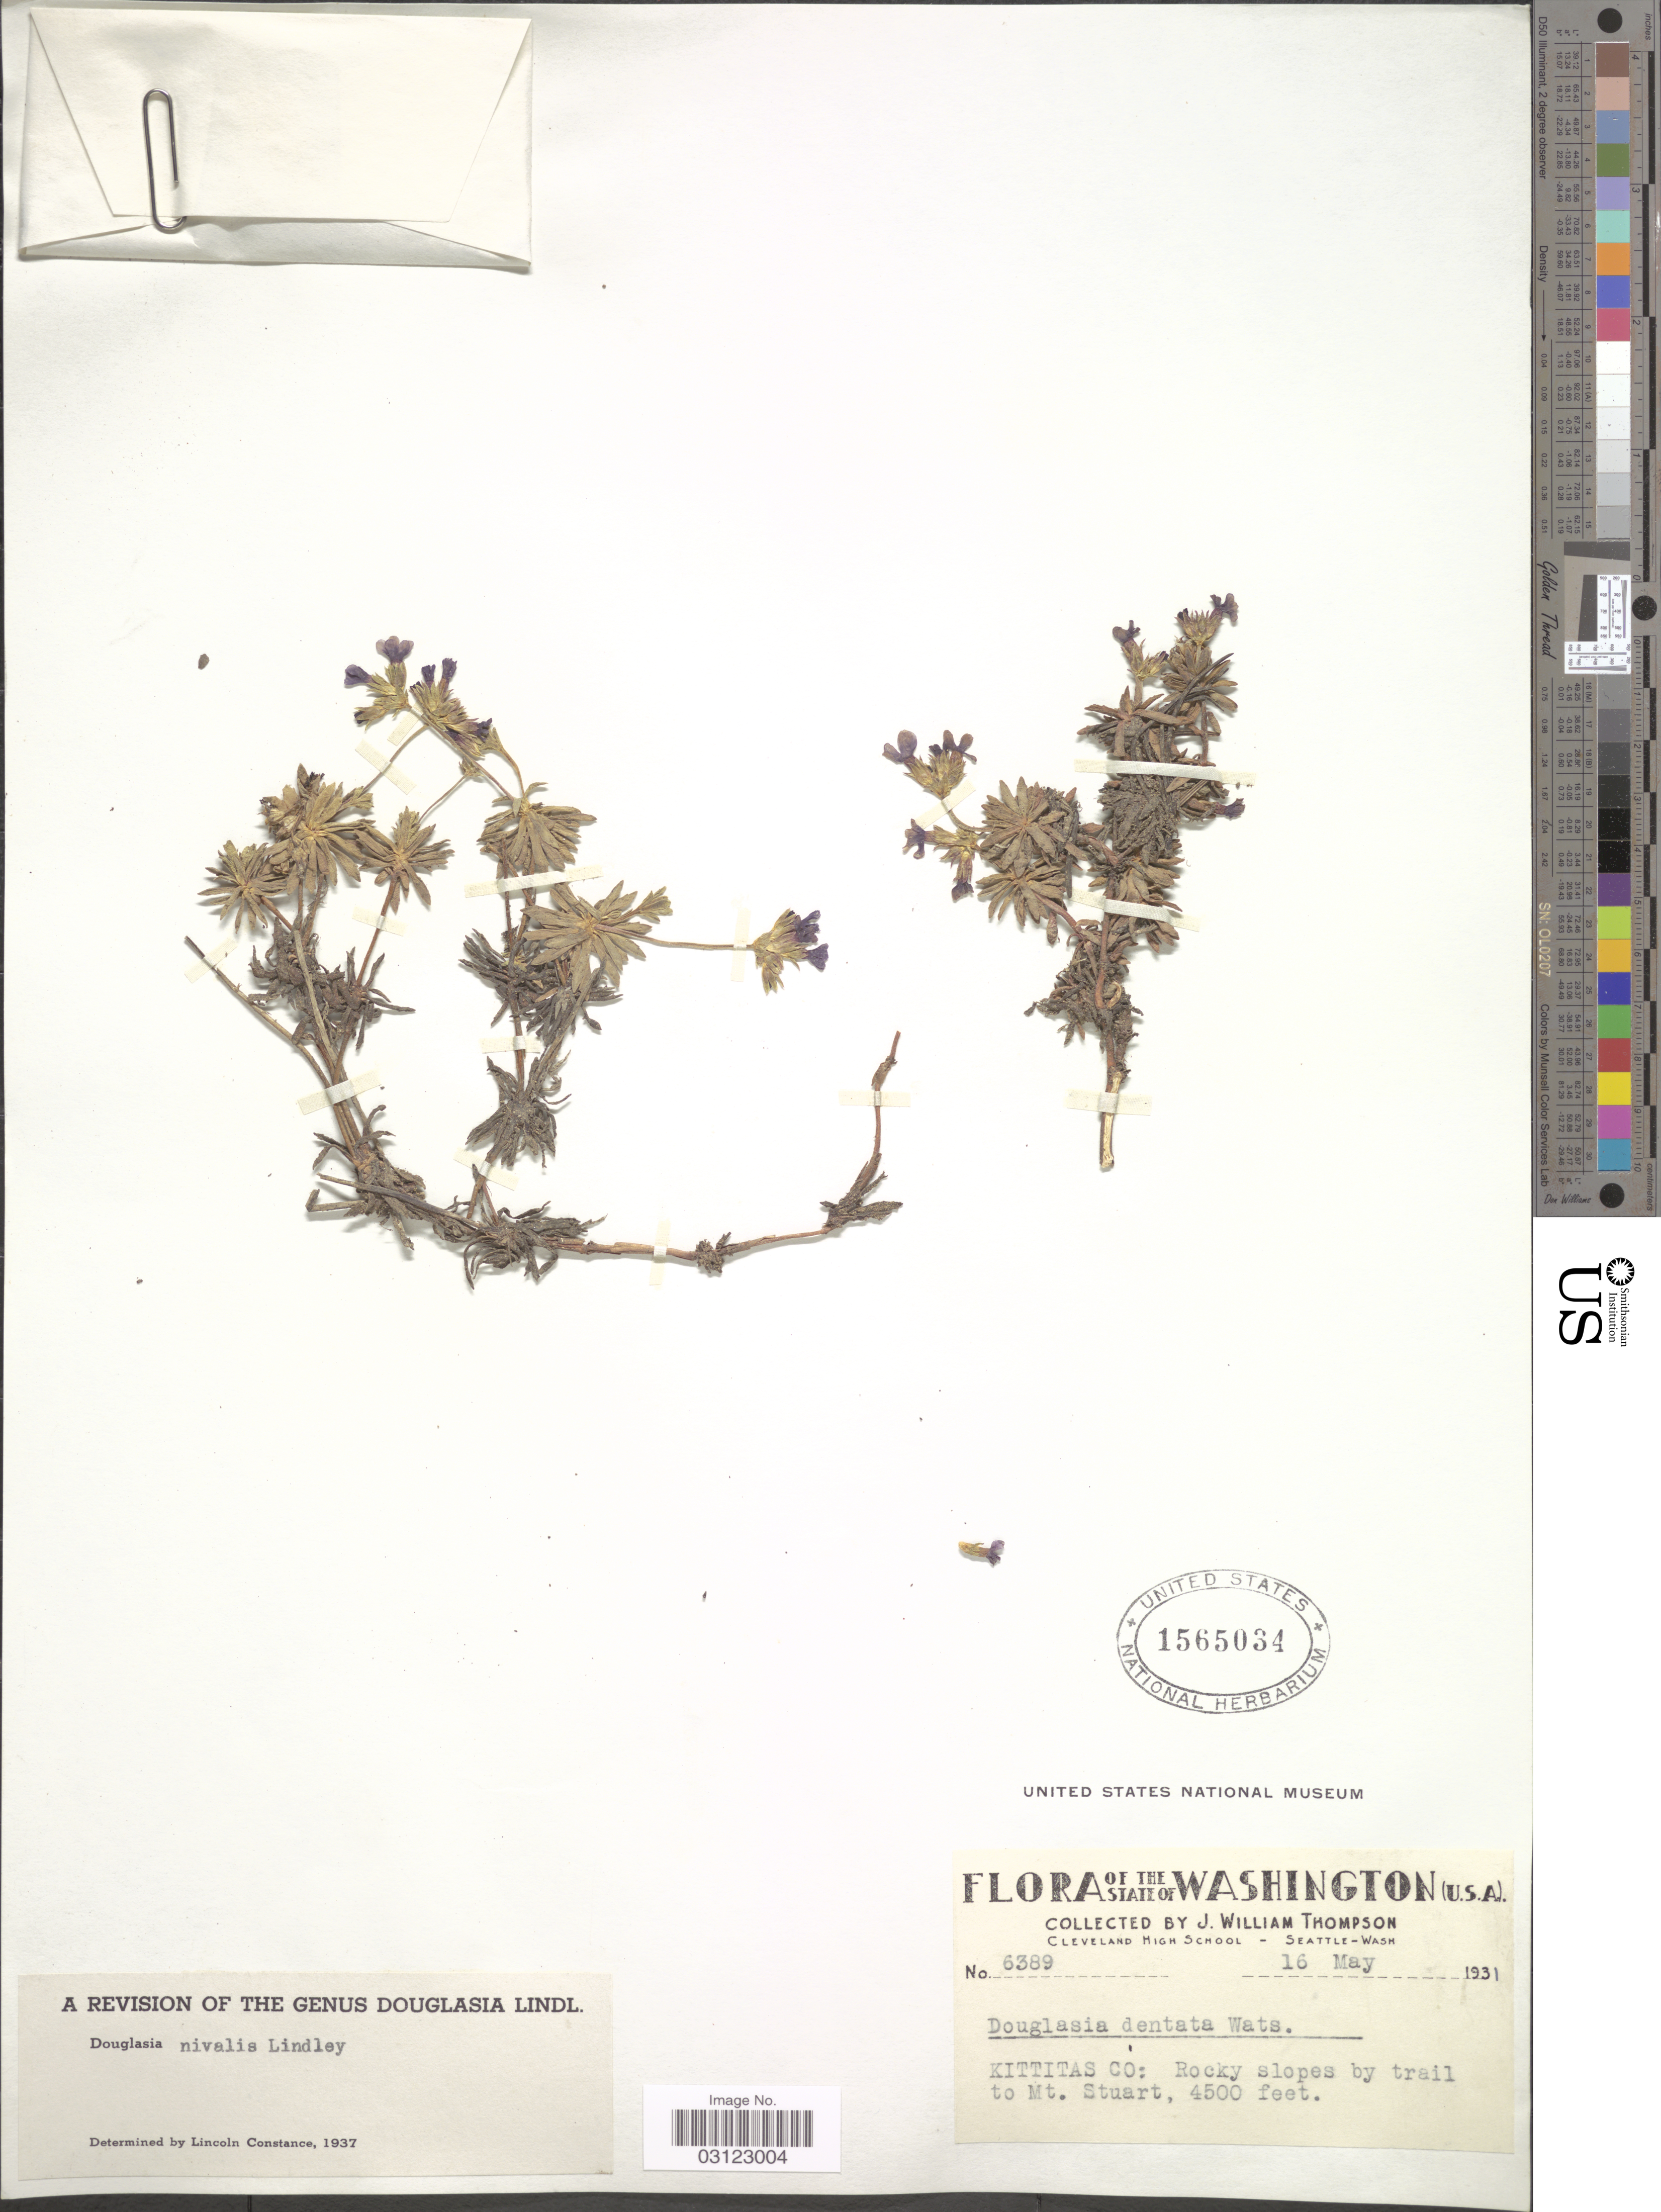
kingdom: Plantae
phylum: Tracheophyta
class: Magnoliopsida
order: Ericales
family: Primulaceae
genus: Douglasia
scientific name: Douglasia nivalis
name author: Lindl.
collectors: J. W. Thompson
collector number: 6389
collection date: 1931-05-16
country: United States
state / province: Washington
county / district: Kittitas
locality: Kittitas Co: slopes by trail to Mt. Stuart.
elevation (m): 1372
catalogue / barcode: US 1565034